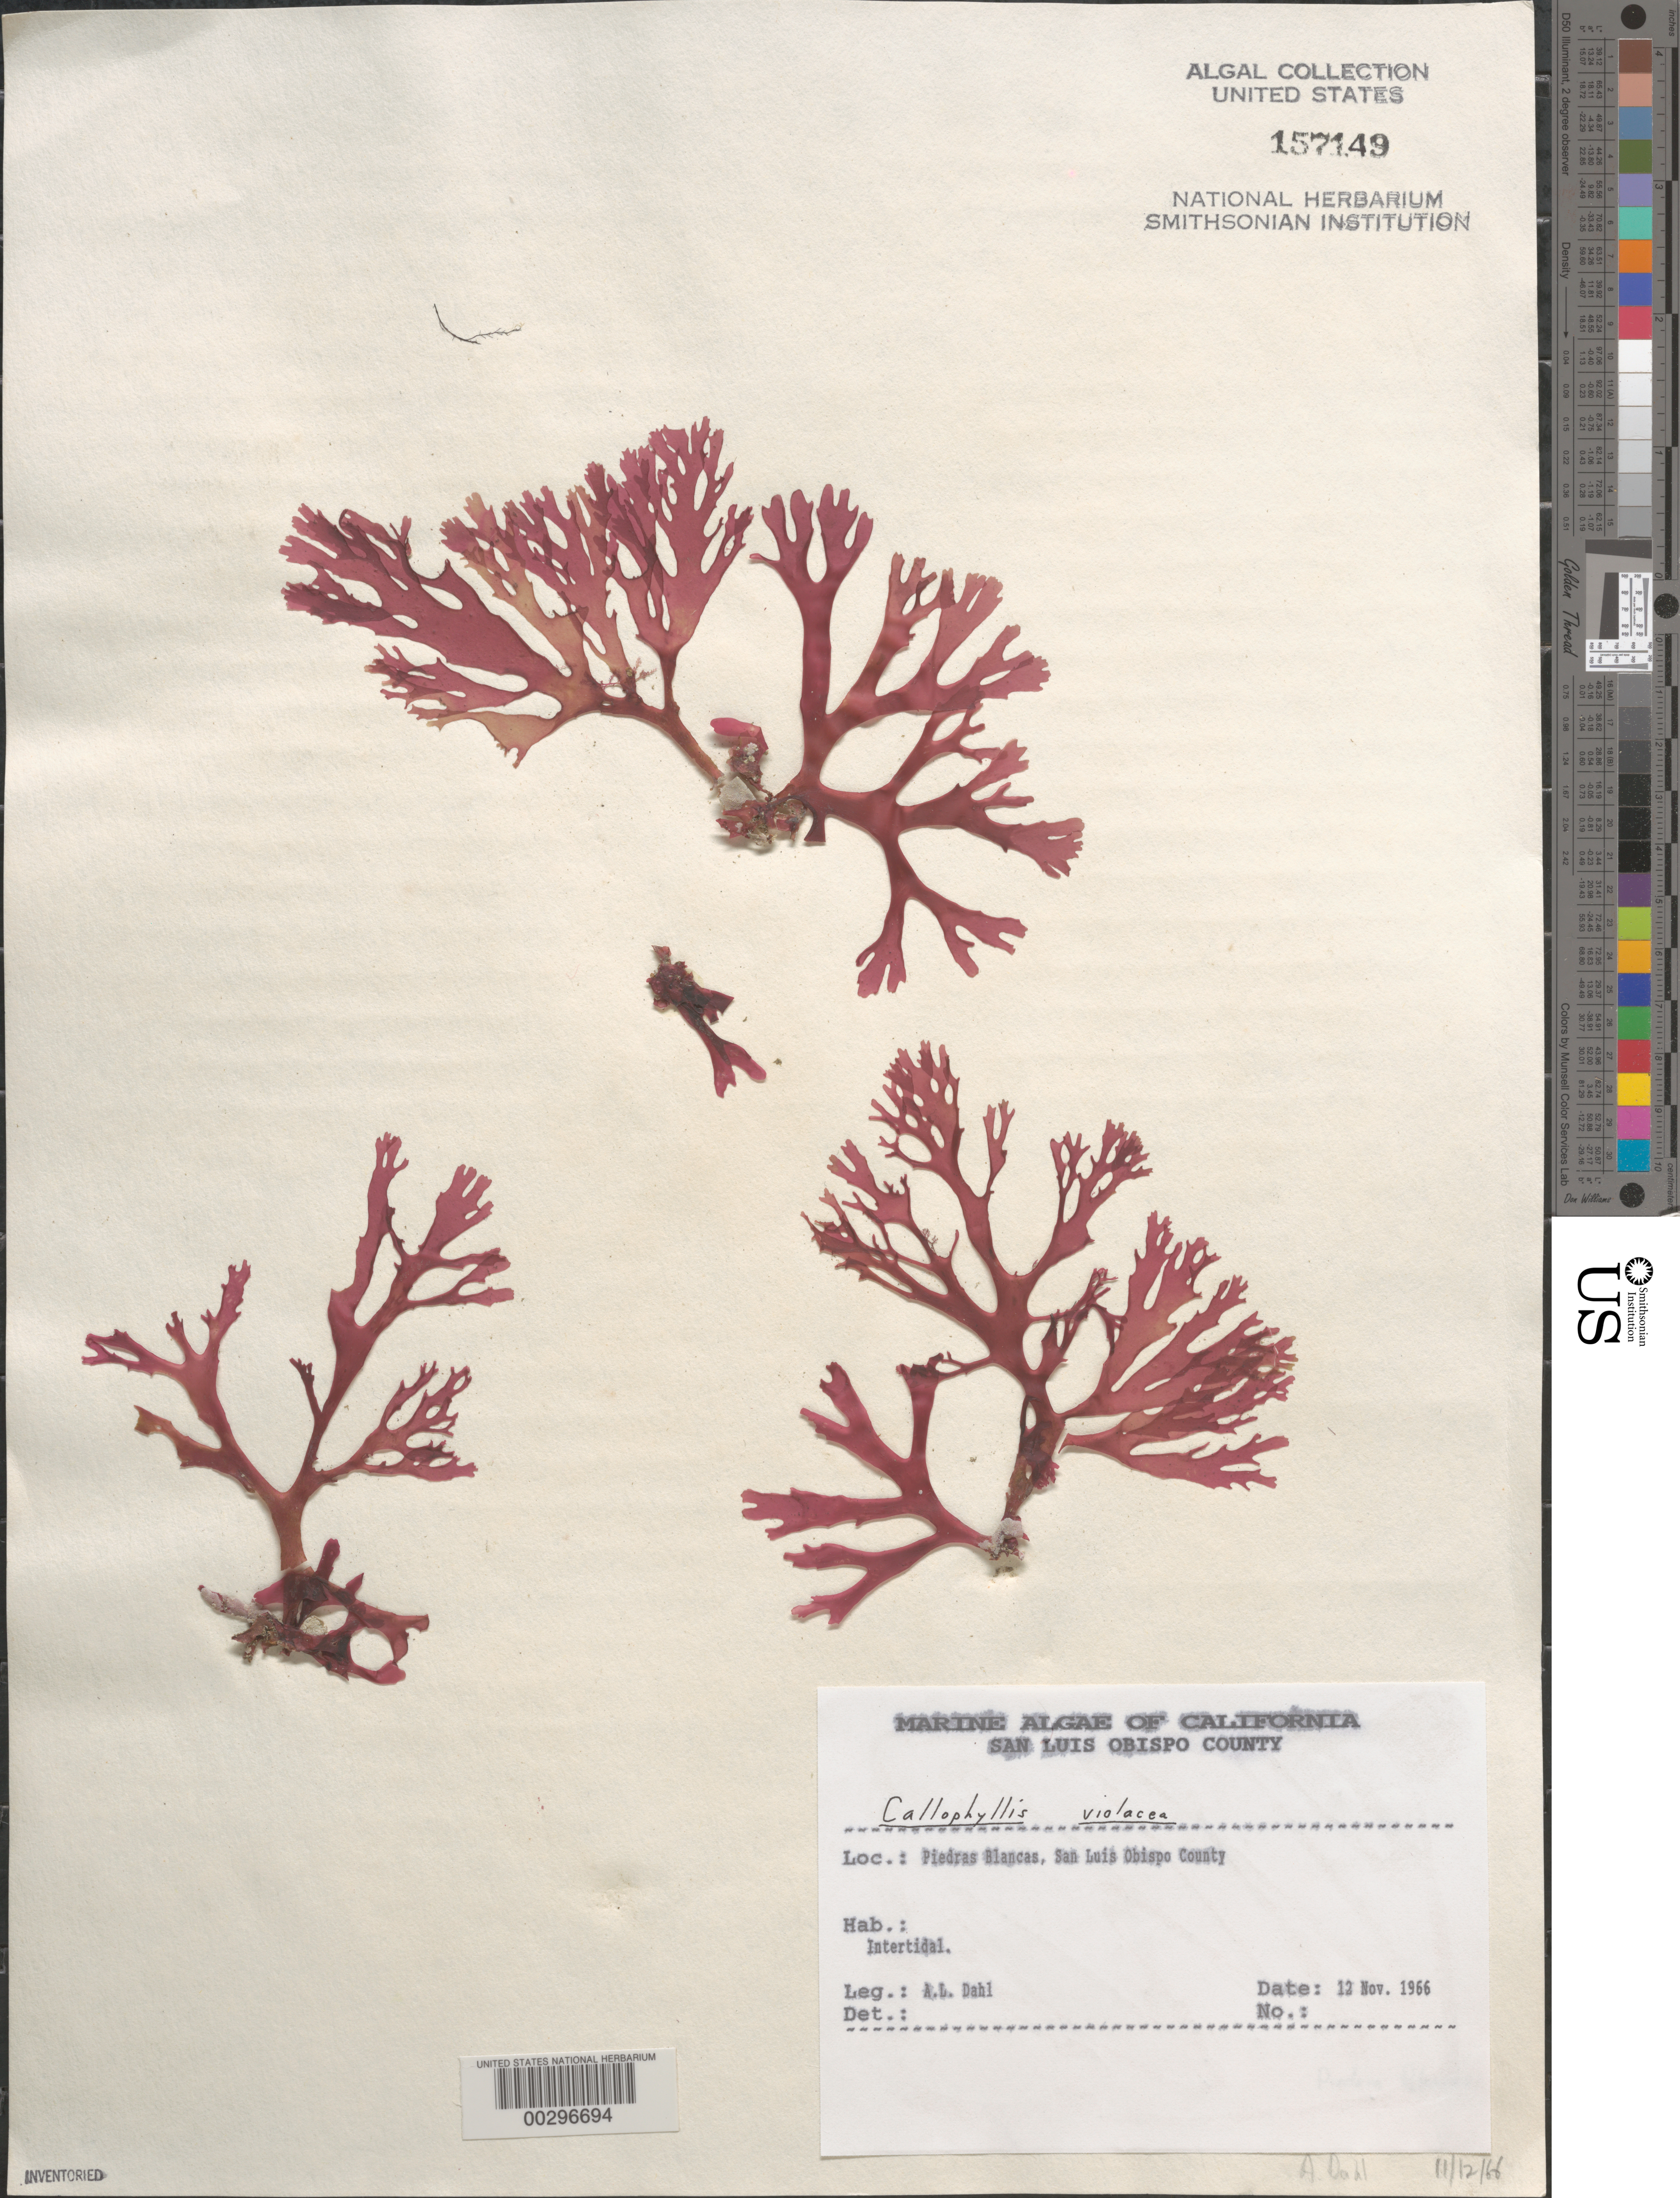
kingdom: Plantae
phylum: Rhodophyta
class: Florideophyceae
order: Gigartinales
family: Kallymeniaceae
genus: Callophyllis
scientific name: Callophyllis violacea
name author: J. Agardh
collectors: A. Dahl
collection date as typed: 12 Nov 1966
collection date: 1966-11-12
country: United States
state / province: California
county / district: San Luis Obispo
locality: Piedras Blancas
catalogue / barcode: US 157149